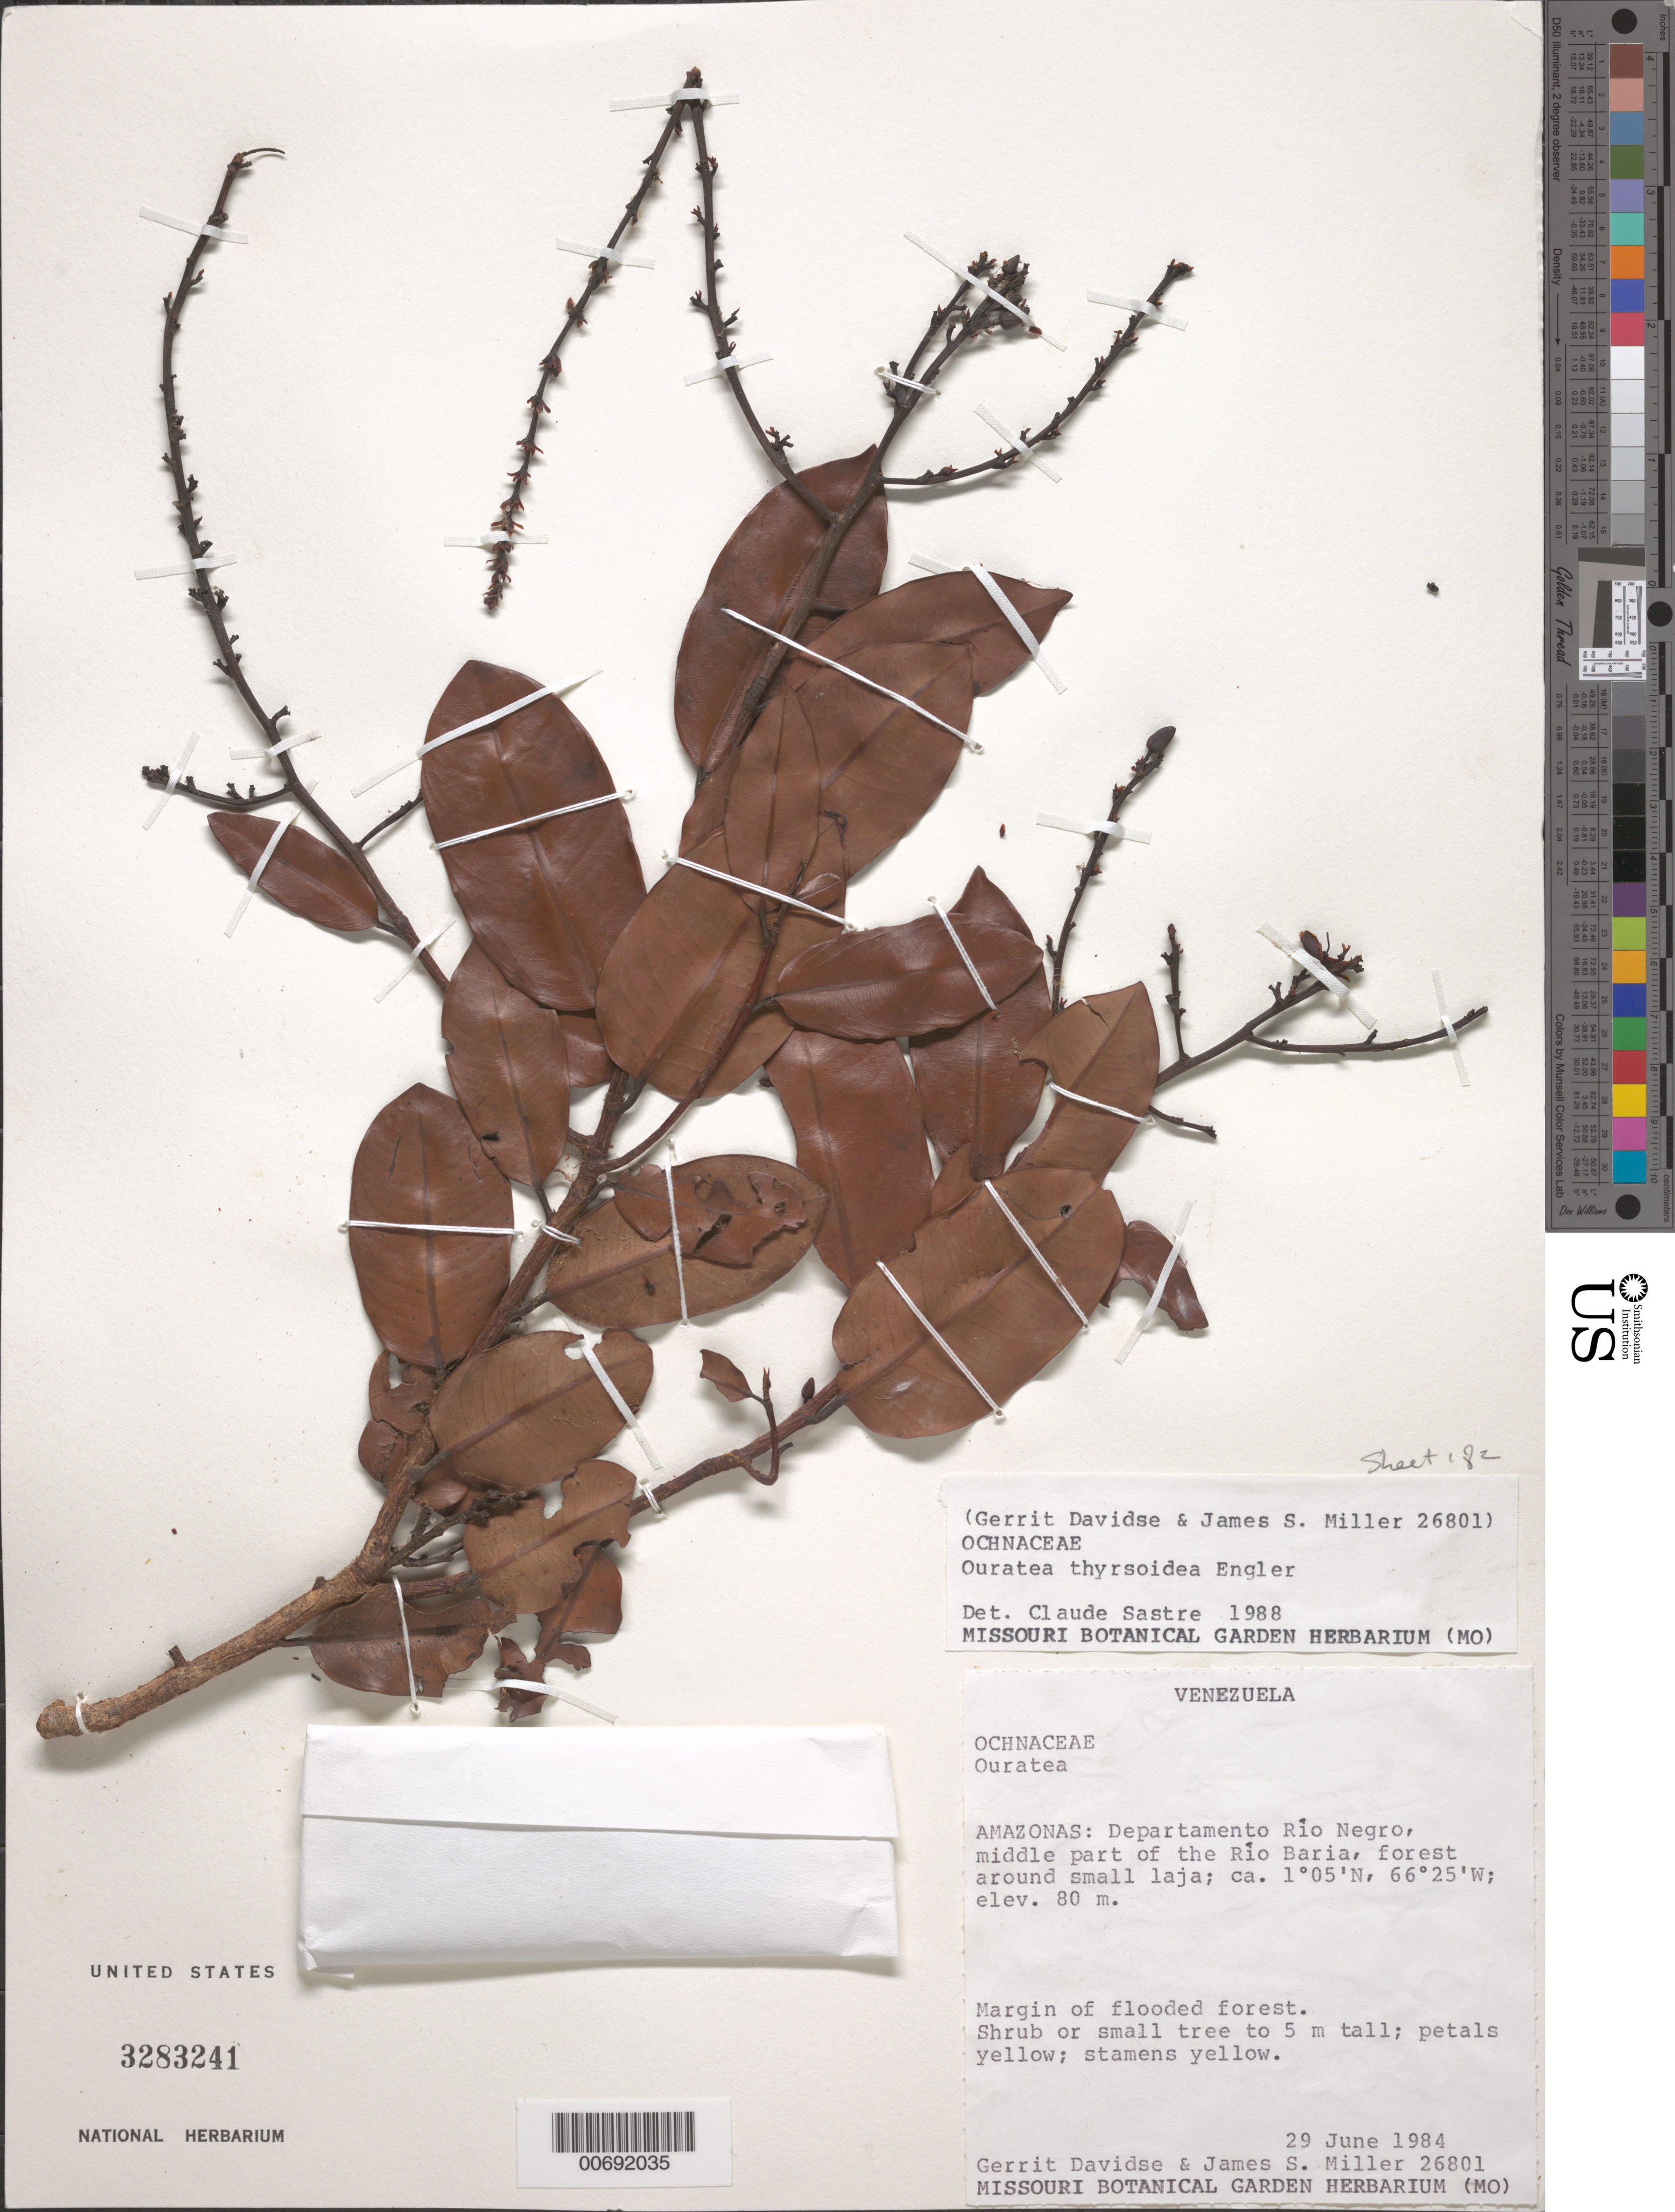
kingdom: Plantae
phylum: Tracheophyta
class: Magnoliopsida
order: Malpighiales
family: Ochnaceae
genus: Ouratea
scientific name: Ouratea thyrsoidea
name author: Engl.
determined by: Sastre, C. H. L.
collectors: G. Davidse & J. S. Miller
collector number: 26801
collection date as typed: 29-Jun-84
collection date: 1984-06-29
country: Venezuela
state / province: Amazonas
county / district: Río Negro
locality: Río Baria, middle part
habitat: Forest around small laja, margin of flooded forest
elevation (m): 80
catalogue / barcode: US 3283241